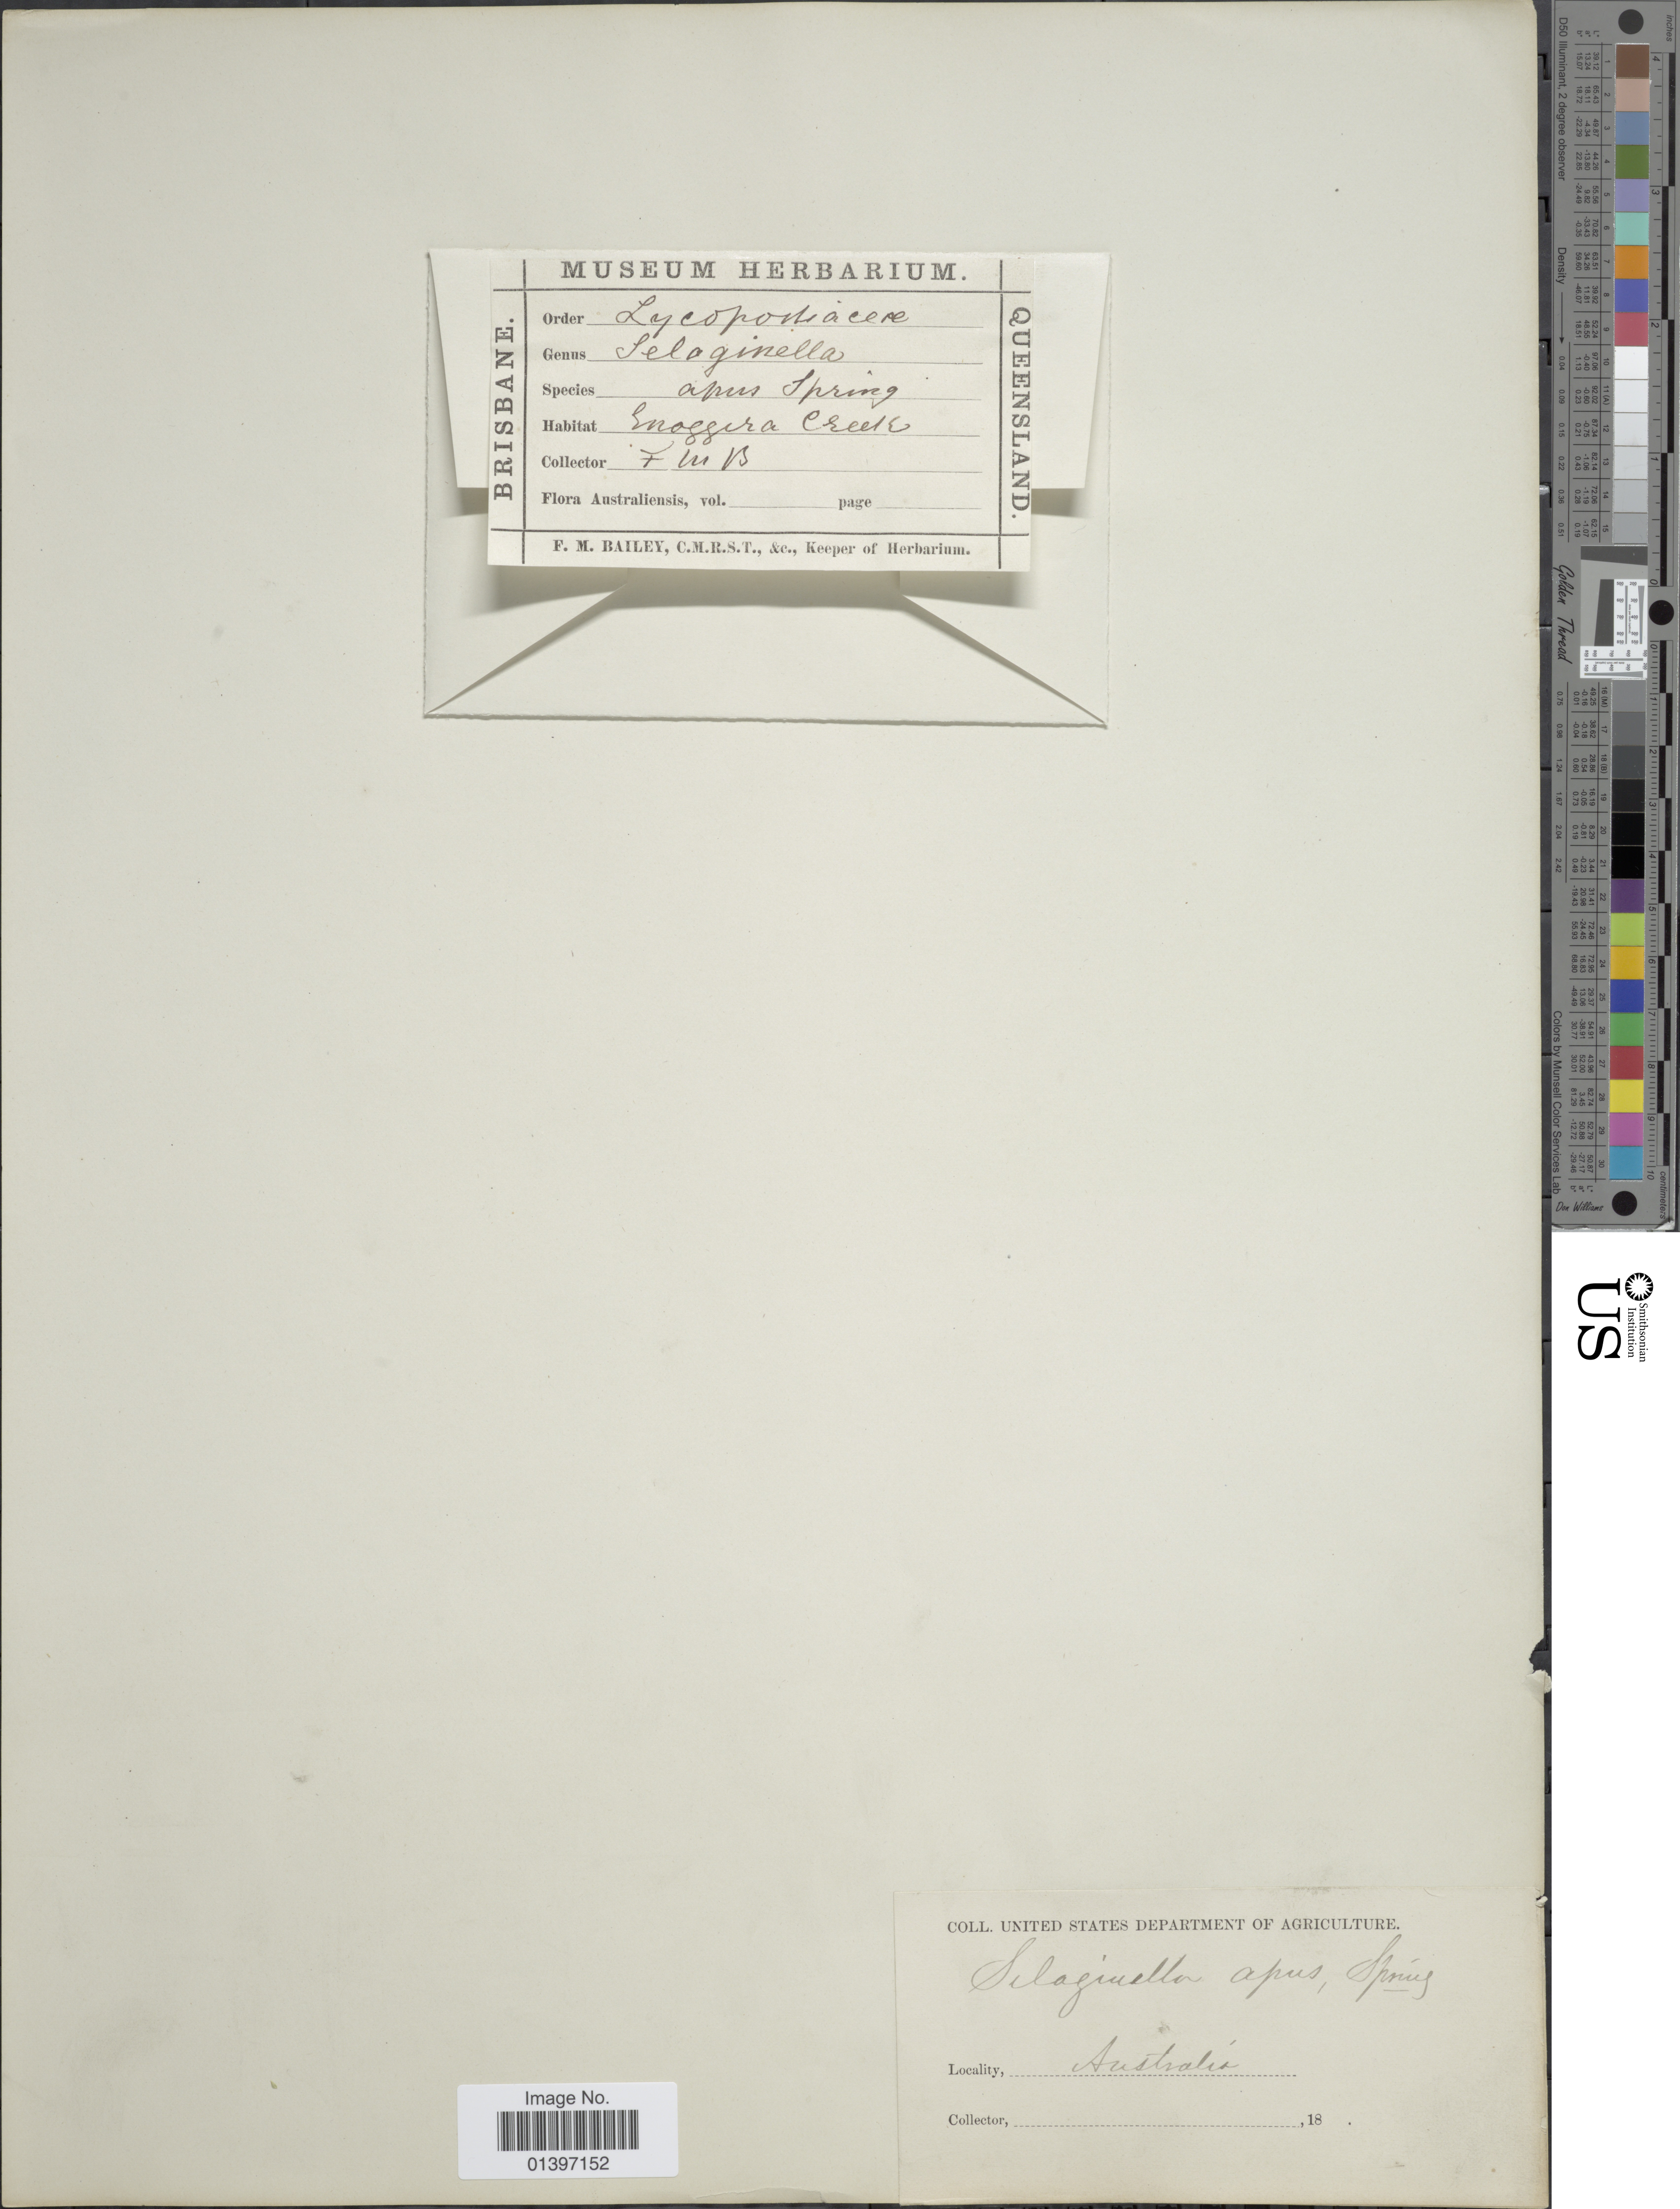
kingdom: Plantae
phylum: Tracheophyta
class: Lycopodiopsida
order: Selaginellales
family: Selaginellaceae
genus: Selaginella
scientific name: Selaginella sp.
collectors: F. M. Bailey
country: Australia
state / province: Queensland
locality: Enoggera Creek. Brisbane.